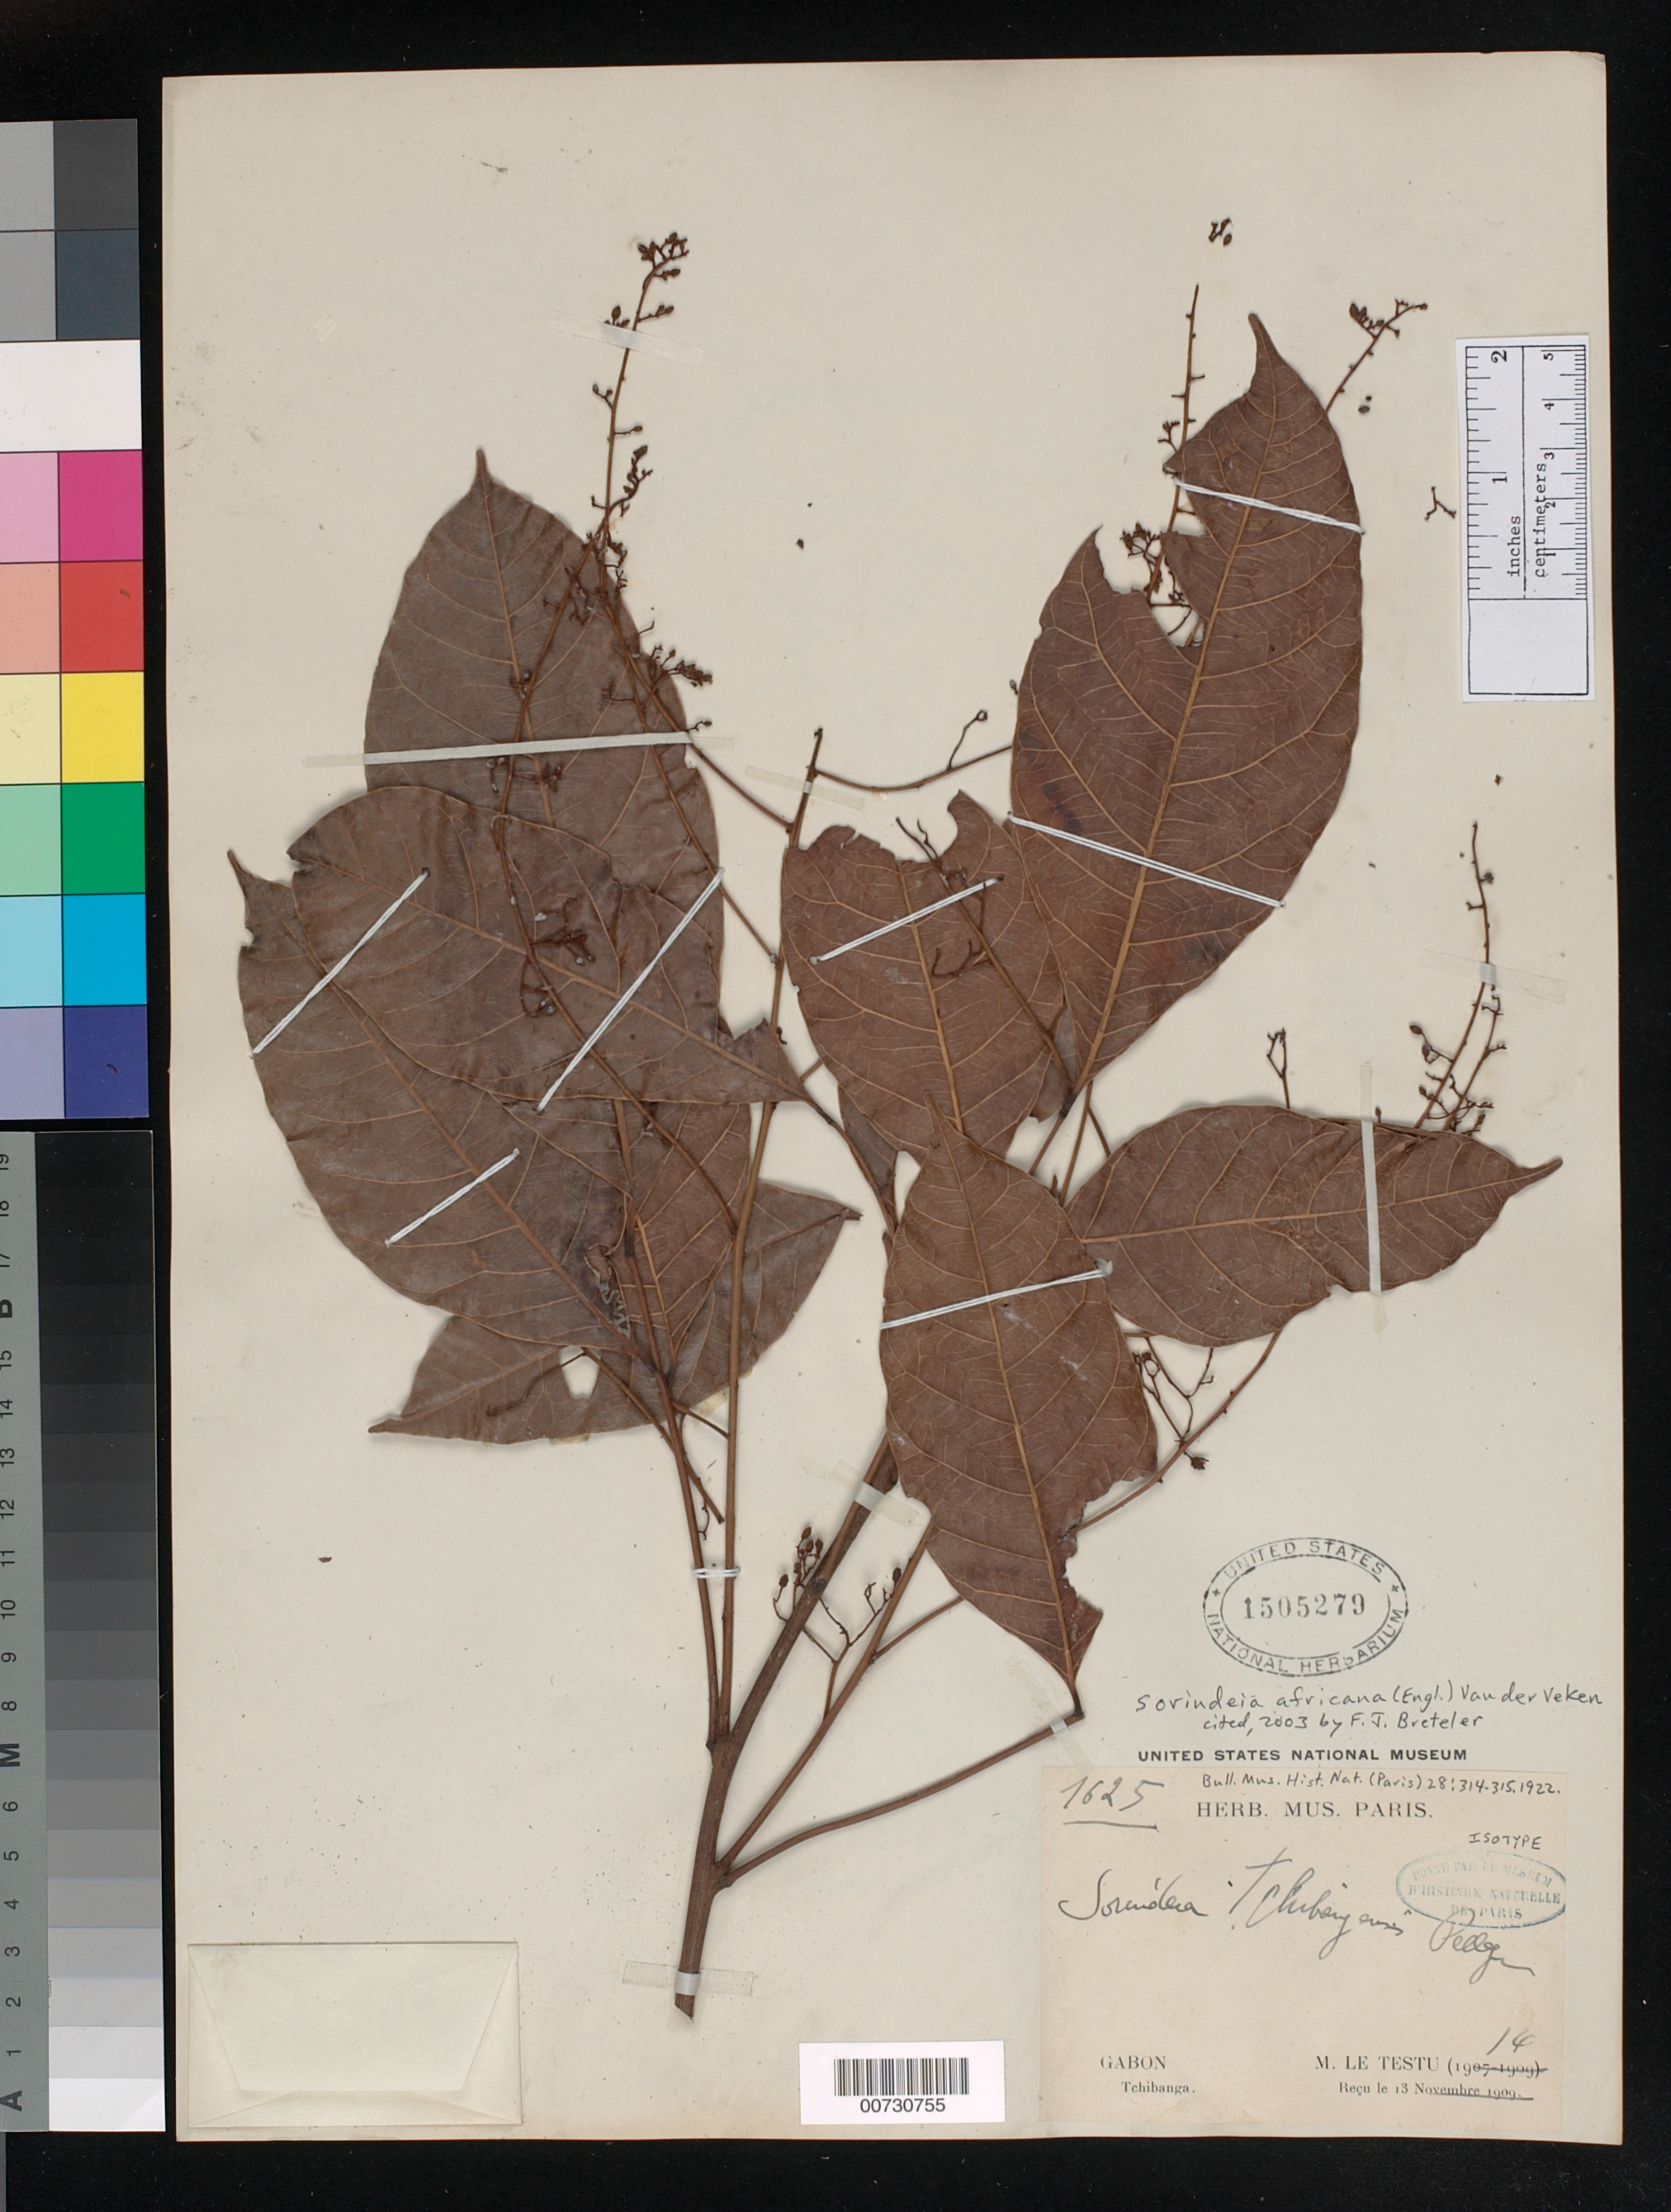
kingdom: Plantae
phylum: Tracheophyta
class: Magnoliopsida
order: Sapindales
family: Anacardiaceae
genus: Sorindeia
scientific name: Sorindeia tchibangensis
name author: Pellegr.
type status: Isotype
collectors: G. Le Testu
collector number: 1625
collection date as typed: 13 Nov 1914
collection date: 1914-11-13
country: Gabon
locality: Tchibanga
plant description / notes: Protologue gives collection date as 23 Sep 1910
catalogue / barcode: US 1505279